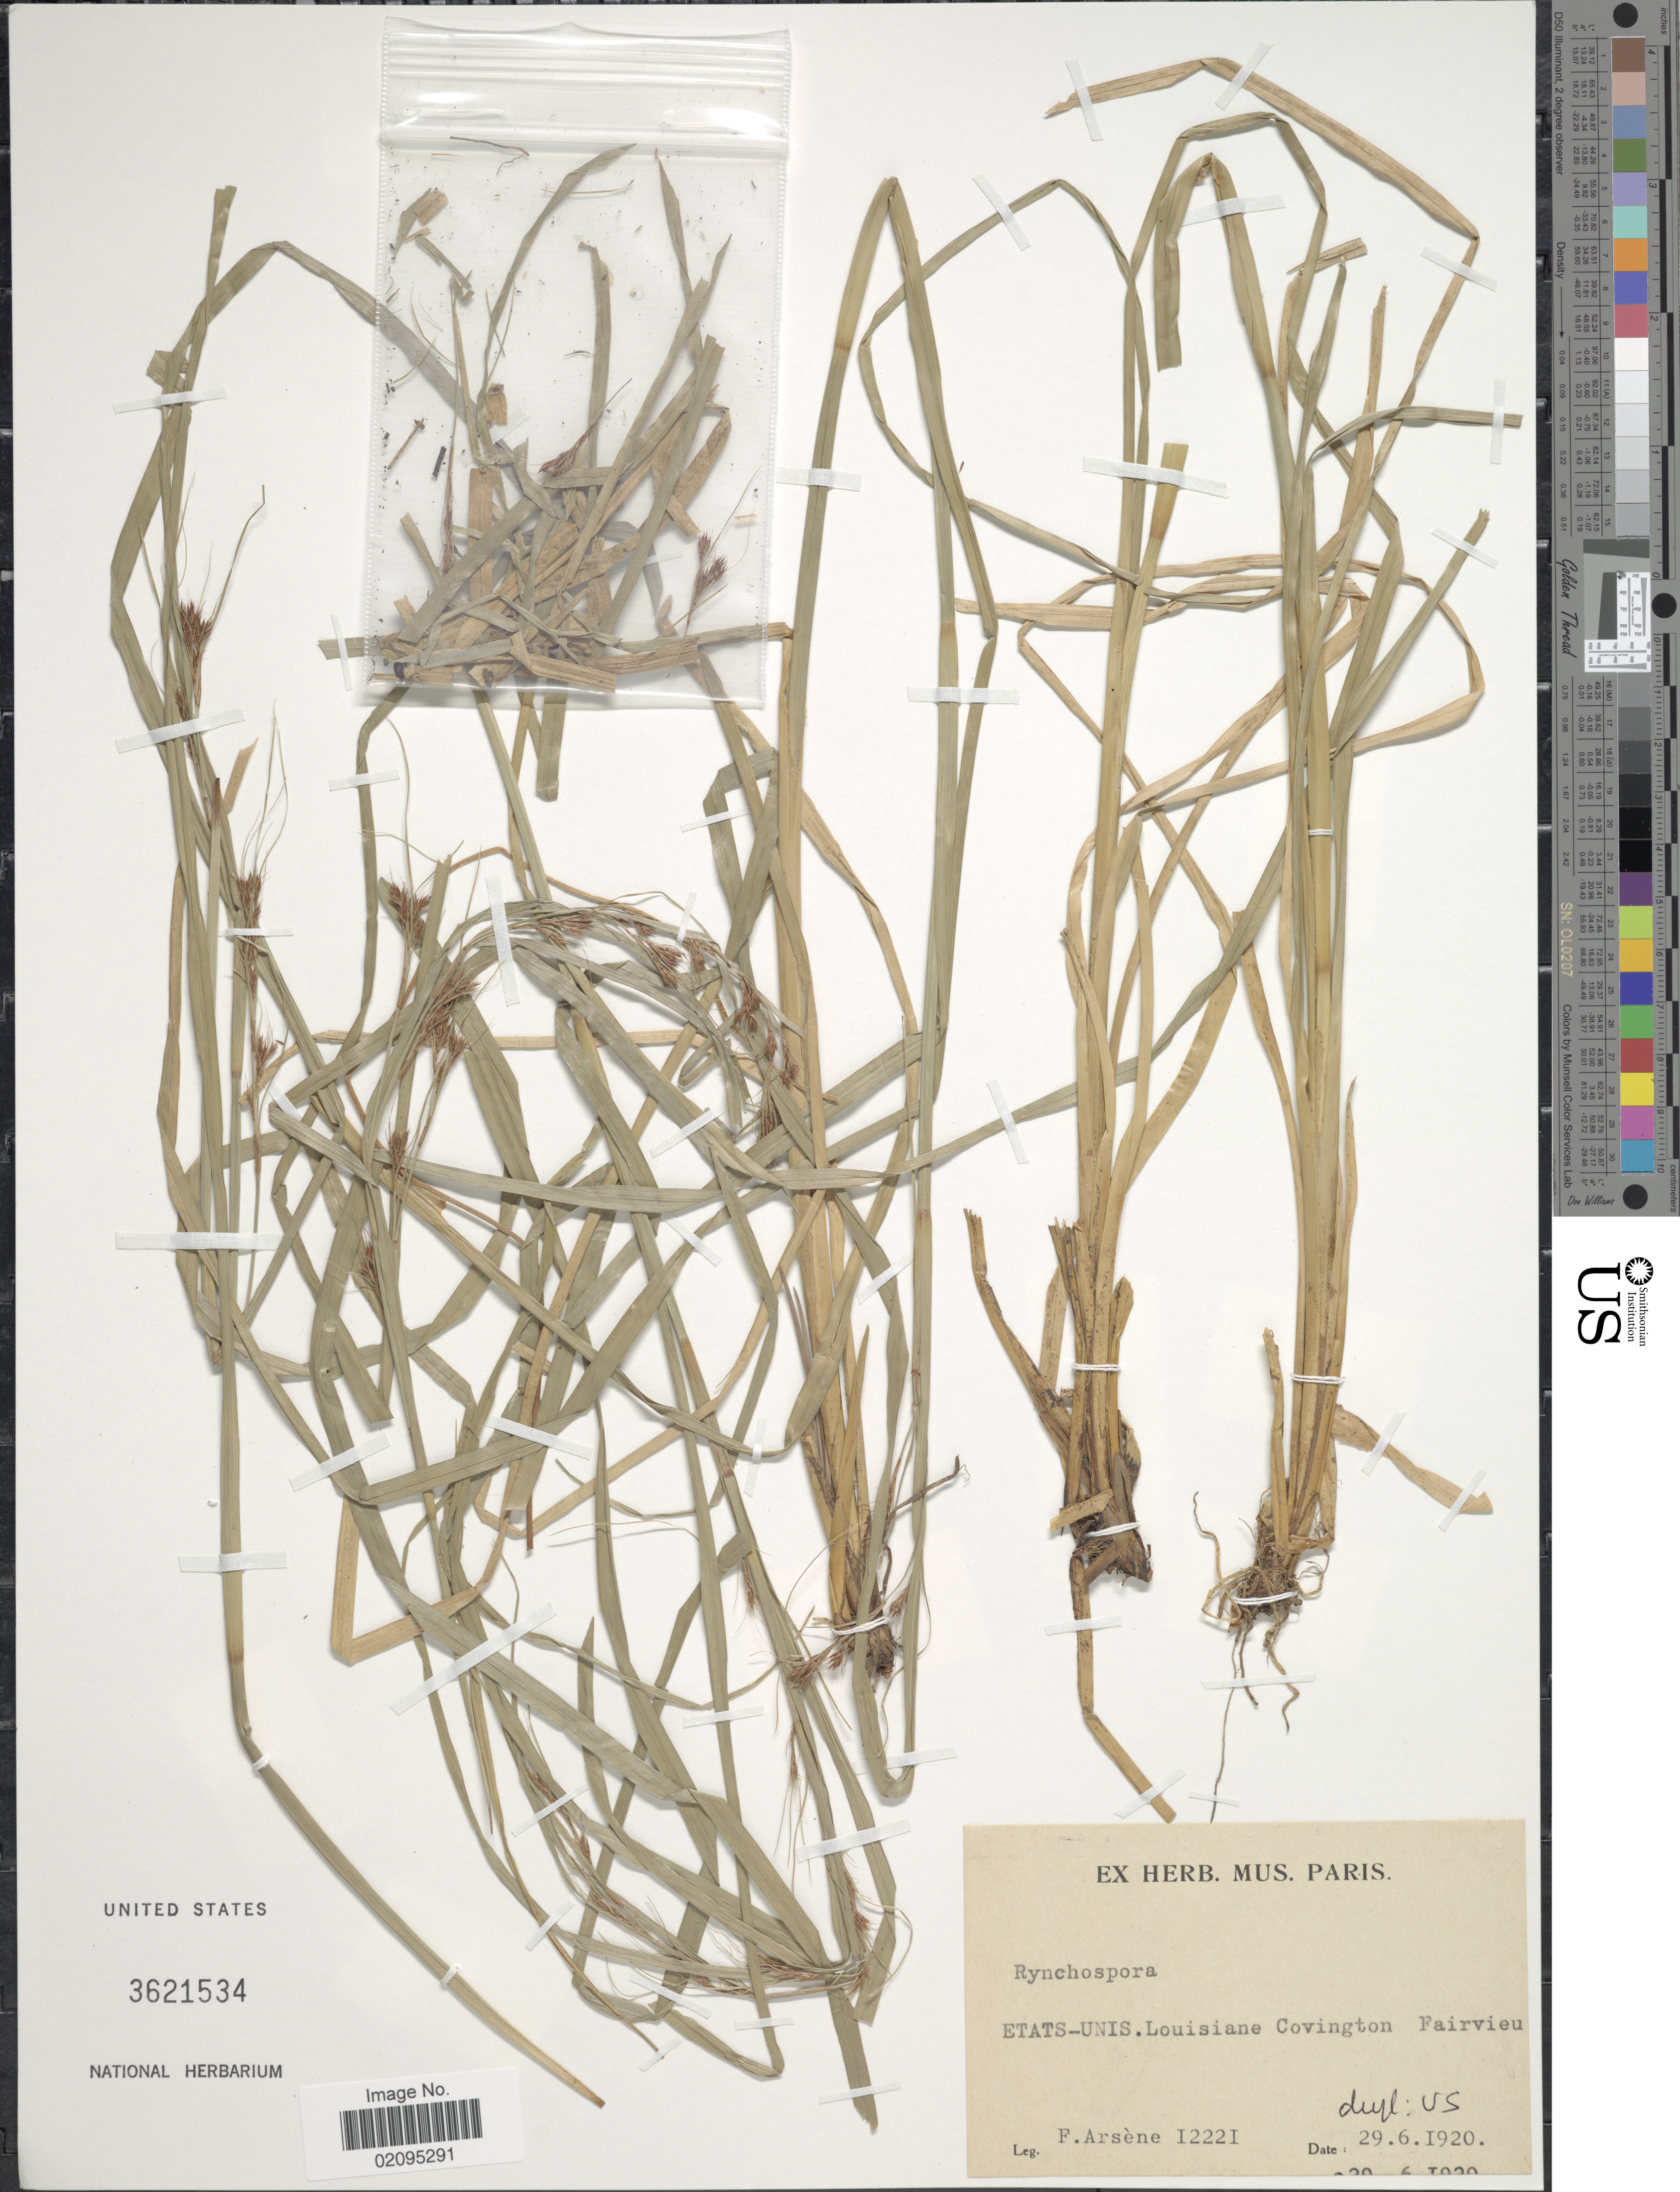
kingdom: Plantae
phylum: Tracheophyta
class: Liliopsida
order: Poales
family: Cyperaceae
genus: Rhynchospora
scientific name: Rhynchospora sp.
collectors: F. Arsène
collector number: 12221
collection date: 1920-06-29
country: United States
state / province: Louisiana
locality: Etats-Unis, Louisiane Covington, Fairvieu.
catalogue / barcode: US 3621534